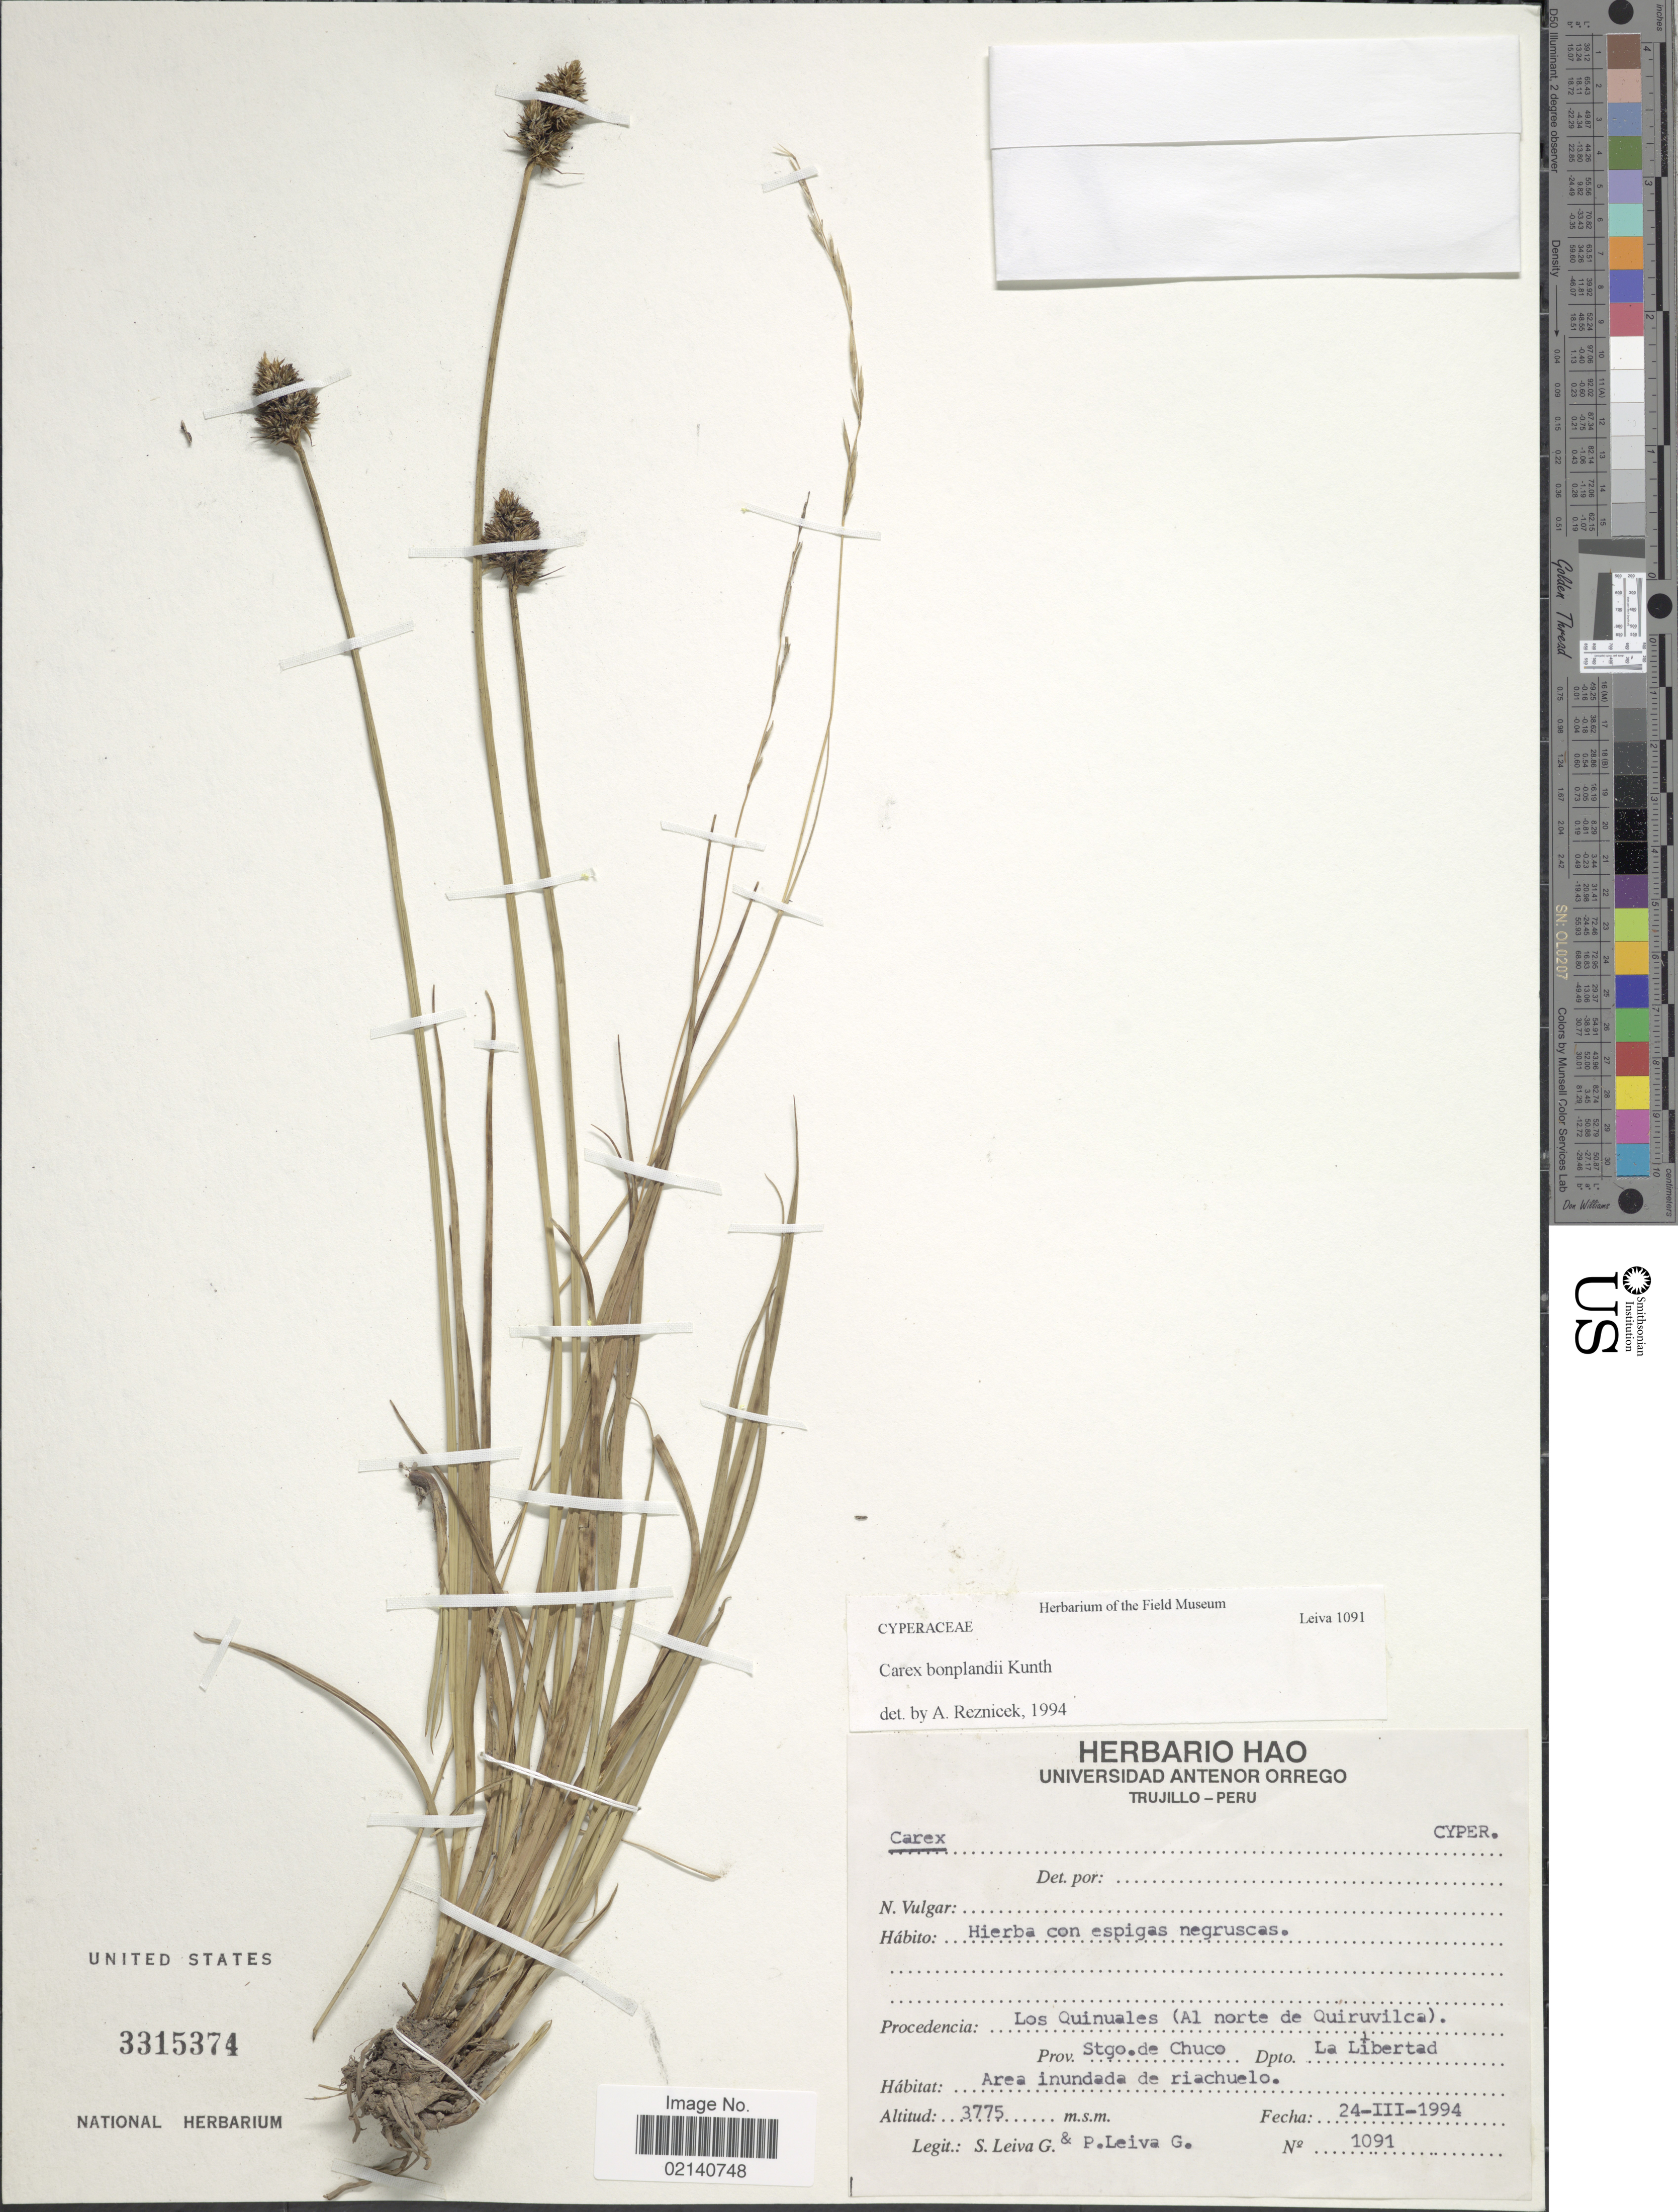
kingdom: Plantae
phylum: Tracheophyta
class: Liliopsida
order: Poales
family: Cyperaceae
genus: Carex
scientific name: Carex bonplandii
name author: Kunth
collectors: S. Leiva G. & P. Leiva G.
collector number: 1091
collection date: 1994-03-24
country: Peru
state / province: La Libertad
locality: Procedencia: Los Quinuales (Al norte de Quiruvilca). Prov. Stgo de Chuco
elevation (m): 3775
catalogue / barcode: US 3315374